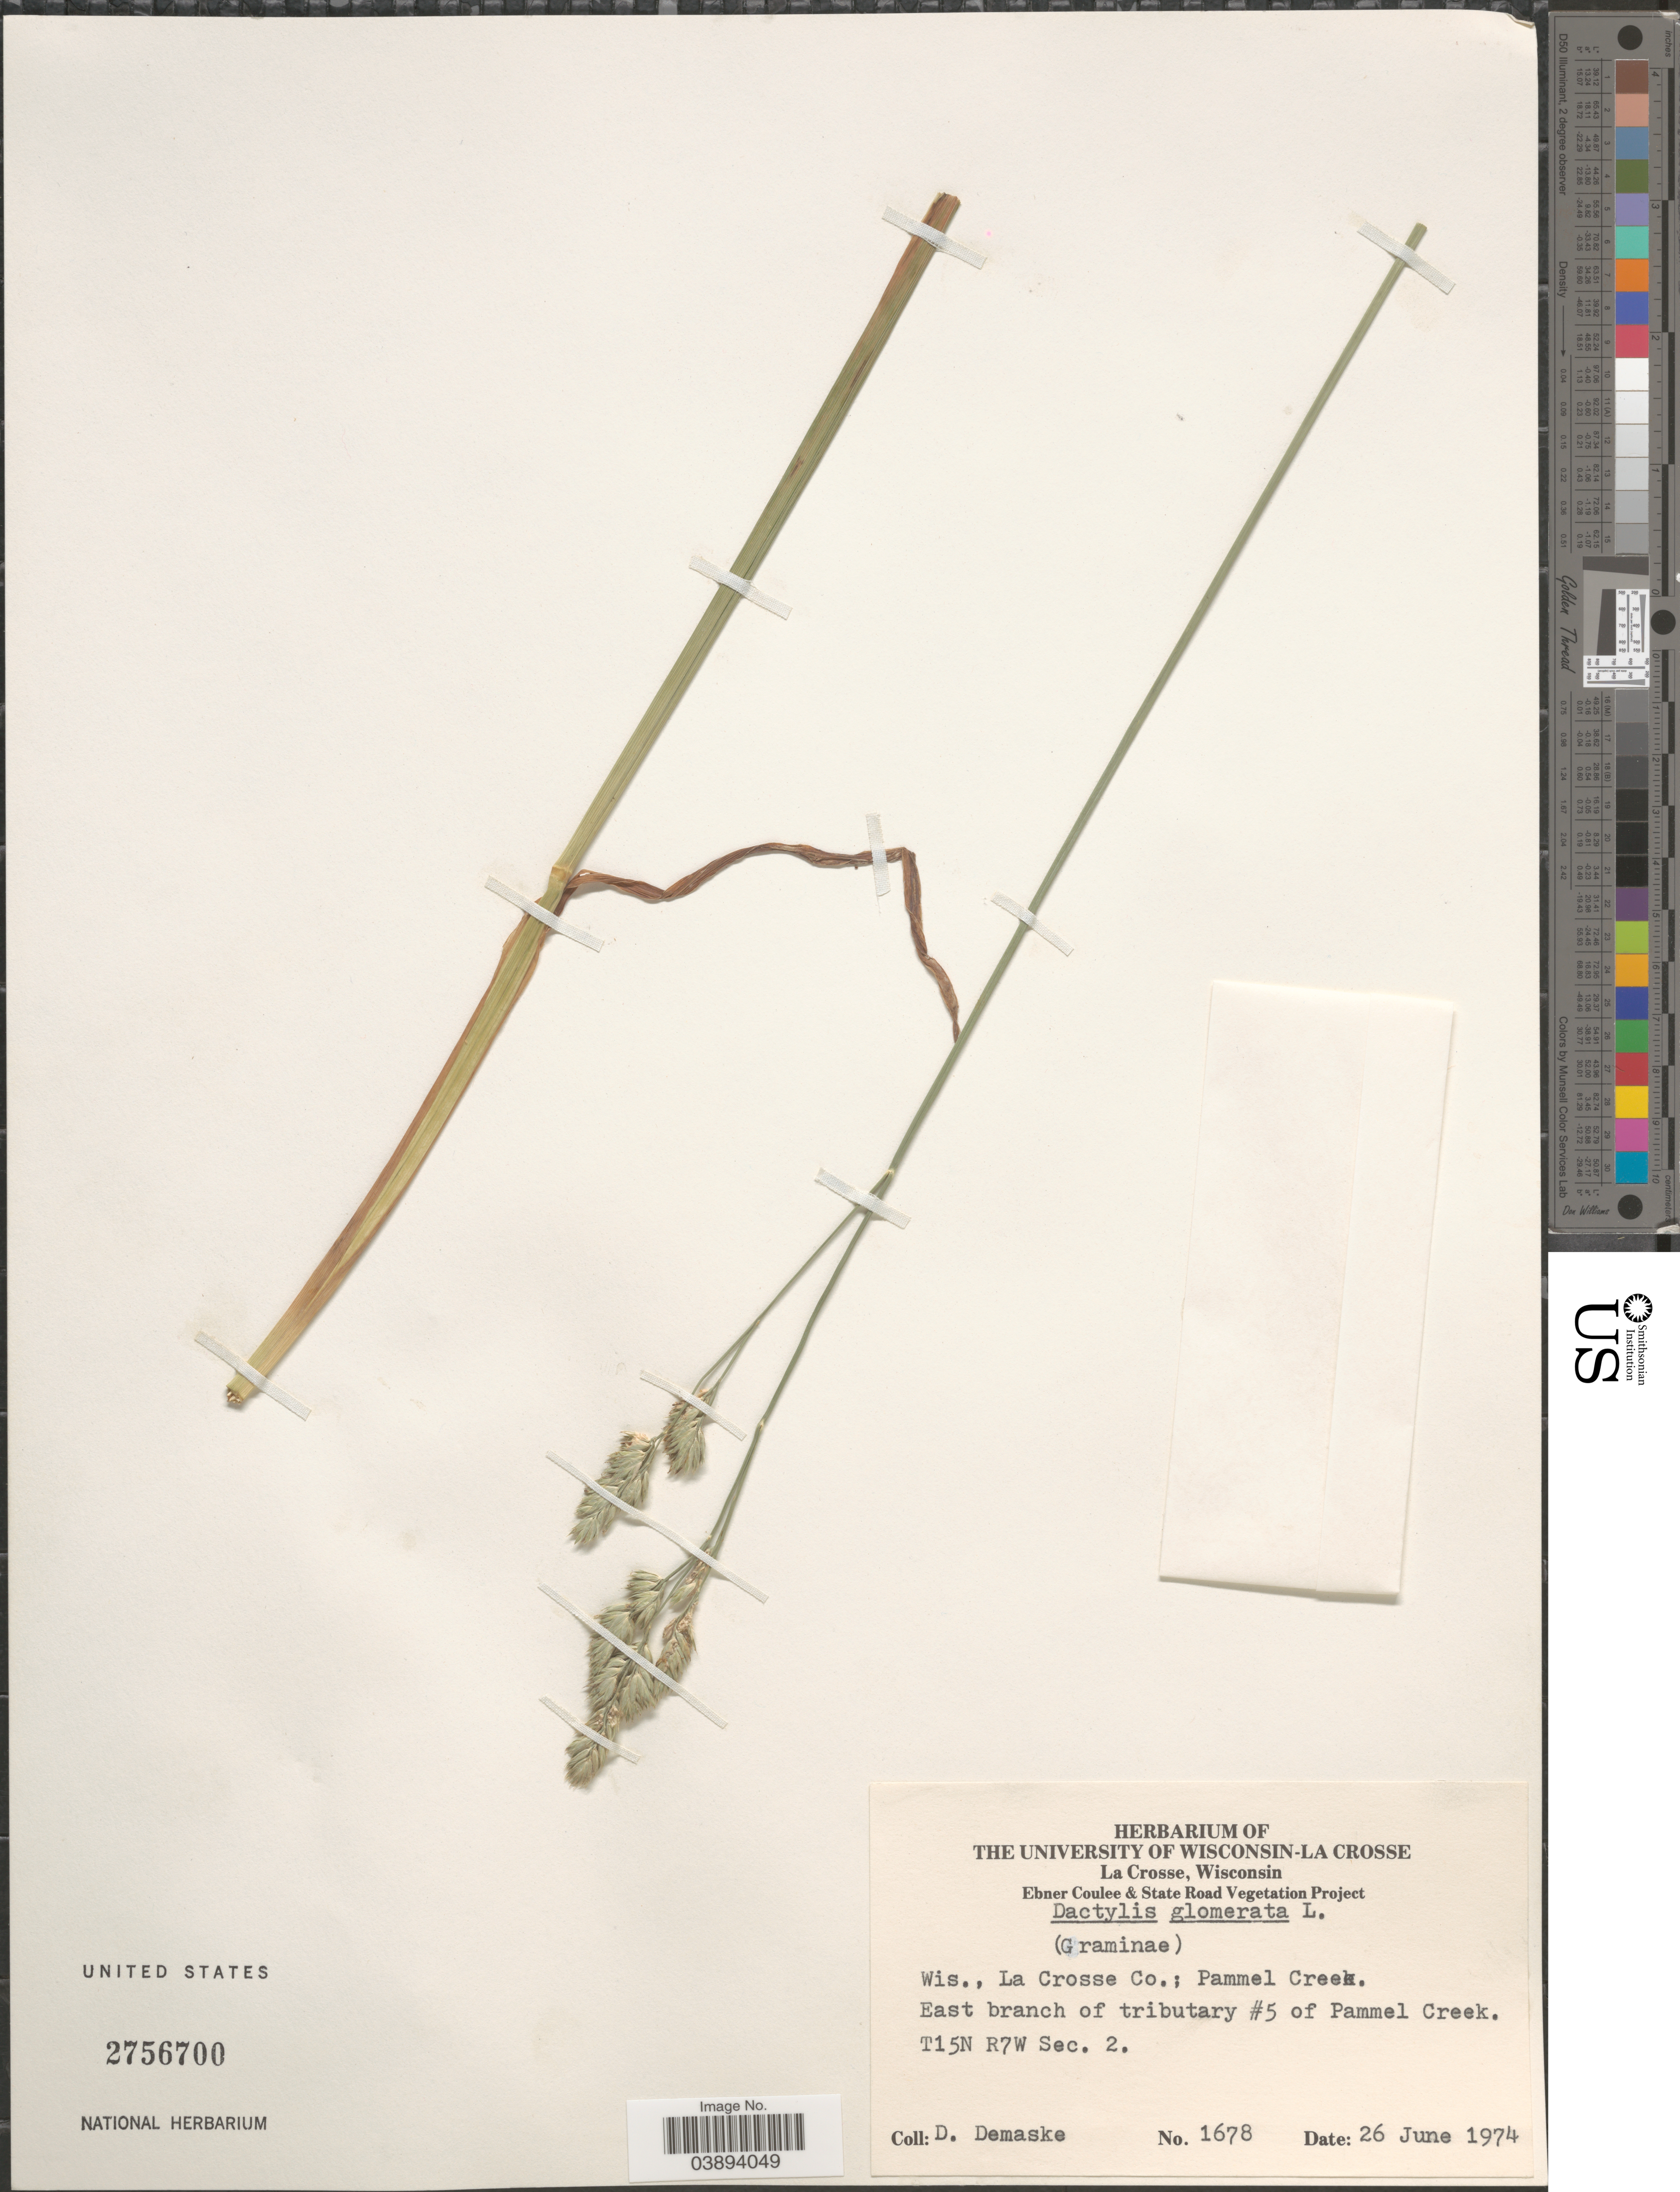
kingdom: Plantae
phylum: Tracheophyta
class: Liliopsida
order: Poales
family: Poaceae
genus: Dactylis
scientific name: Dactylis glomerata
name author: L.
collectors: D. Demaske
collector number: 1678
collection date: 1974-06-26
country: United States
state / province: Wisconsin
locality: La Crosse Co.; Pammel Creek. East branch of tributary #5 of Pammel Creek. T15N R7W Sec. 2.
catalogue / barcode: US 2756700